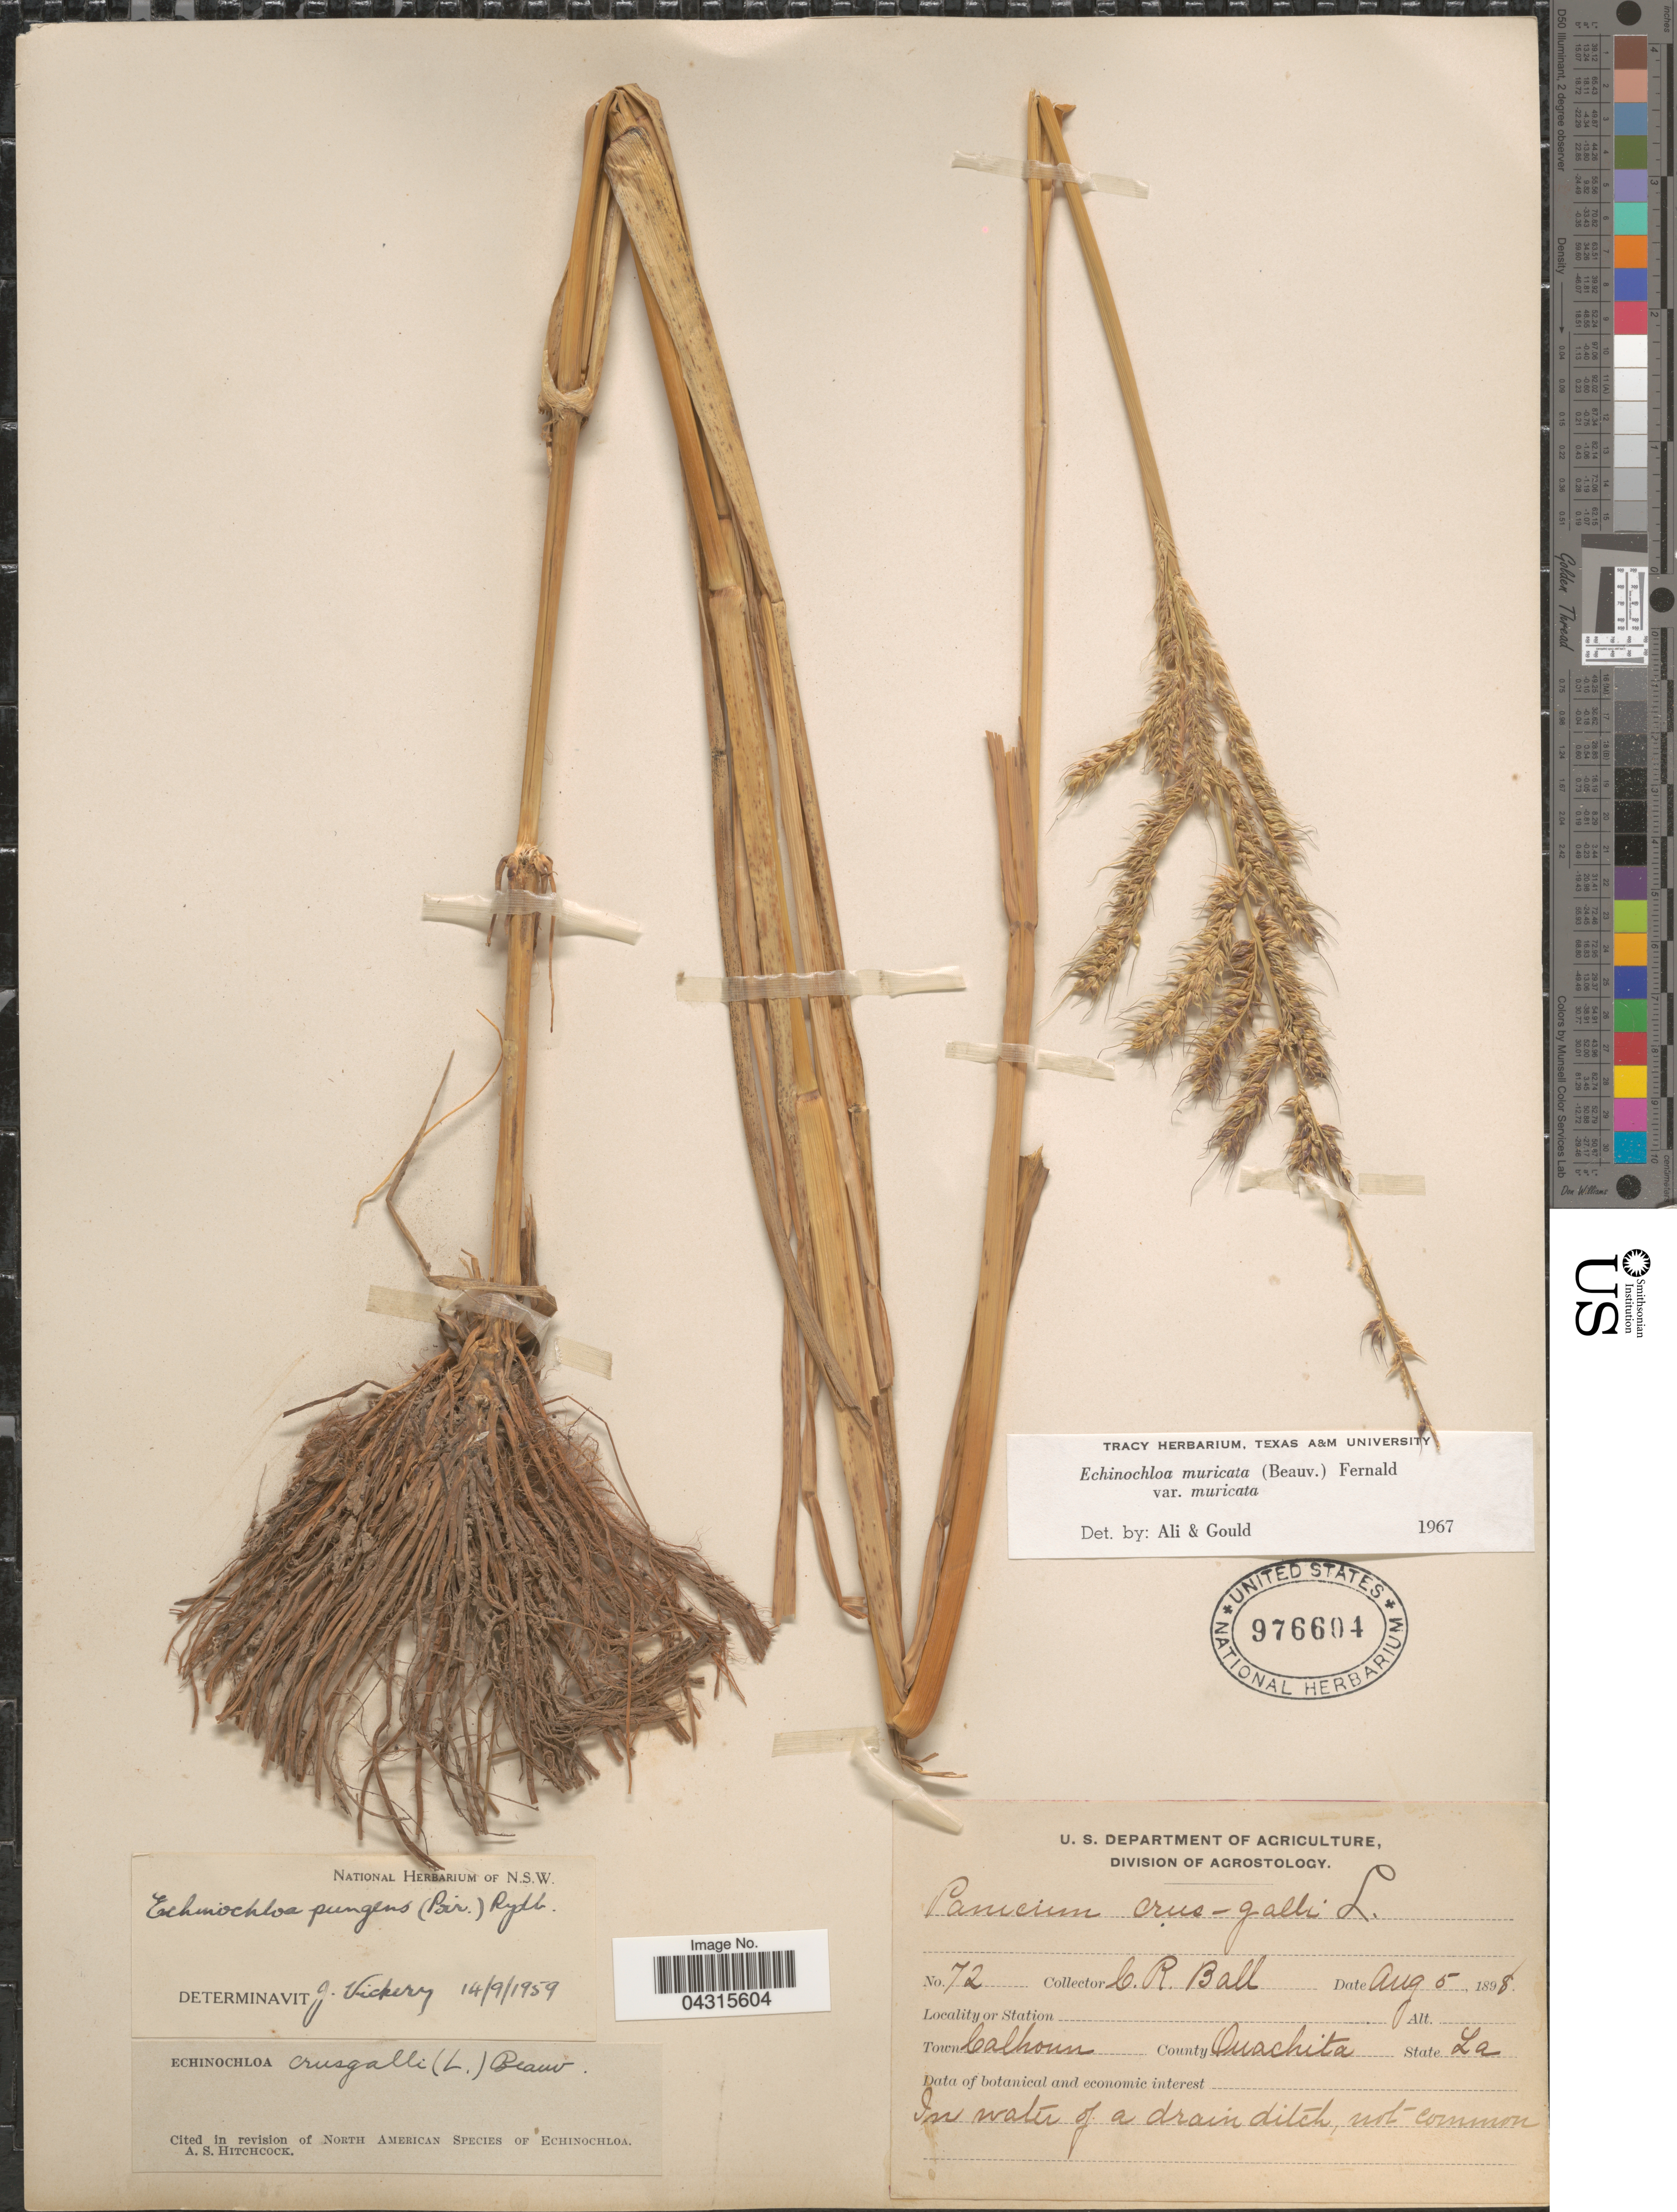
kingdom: Plantae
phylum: Tracheophyta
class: Liliopsida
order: Poales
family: Poaceae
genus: Echinochloa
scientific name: Echinochloa muricata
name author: (P. Beauv.) Fernald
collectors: C. R. Ball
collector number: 72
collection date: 1898-08-05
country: United States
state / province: Louisiana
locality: Town Calhoun. County Ouachita.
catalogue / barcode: US 976604